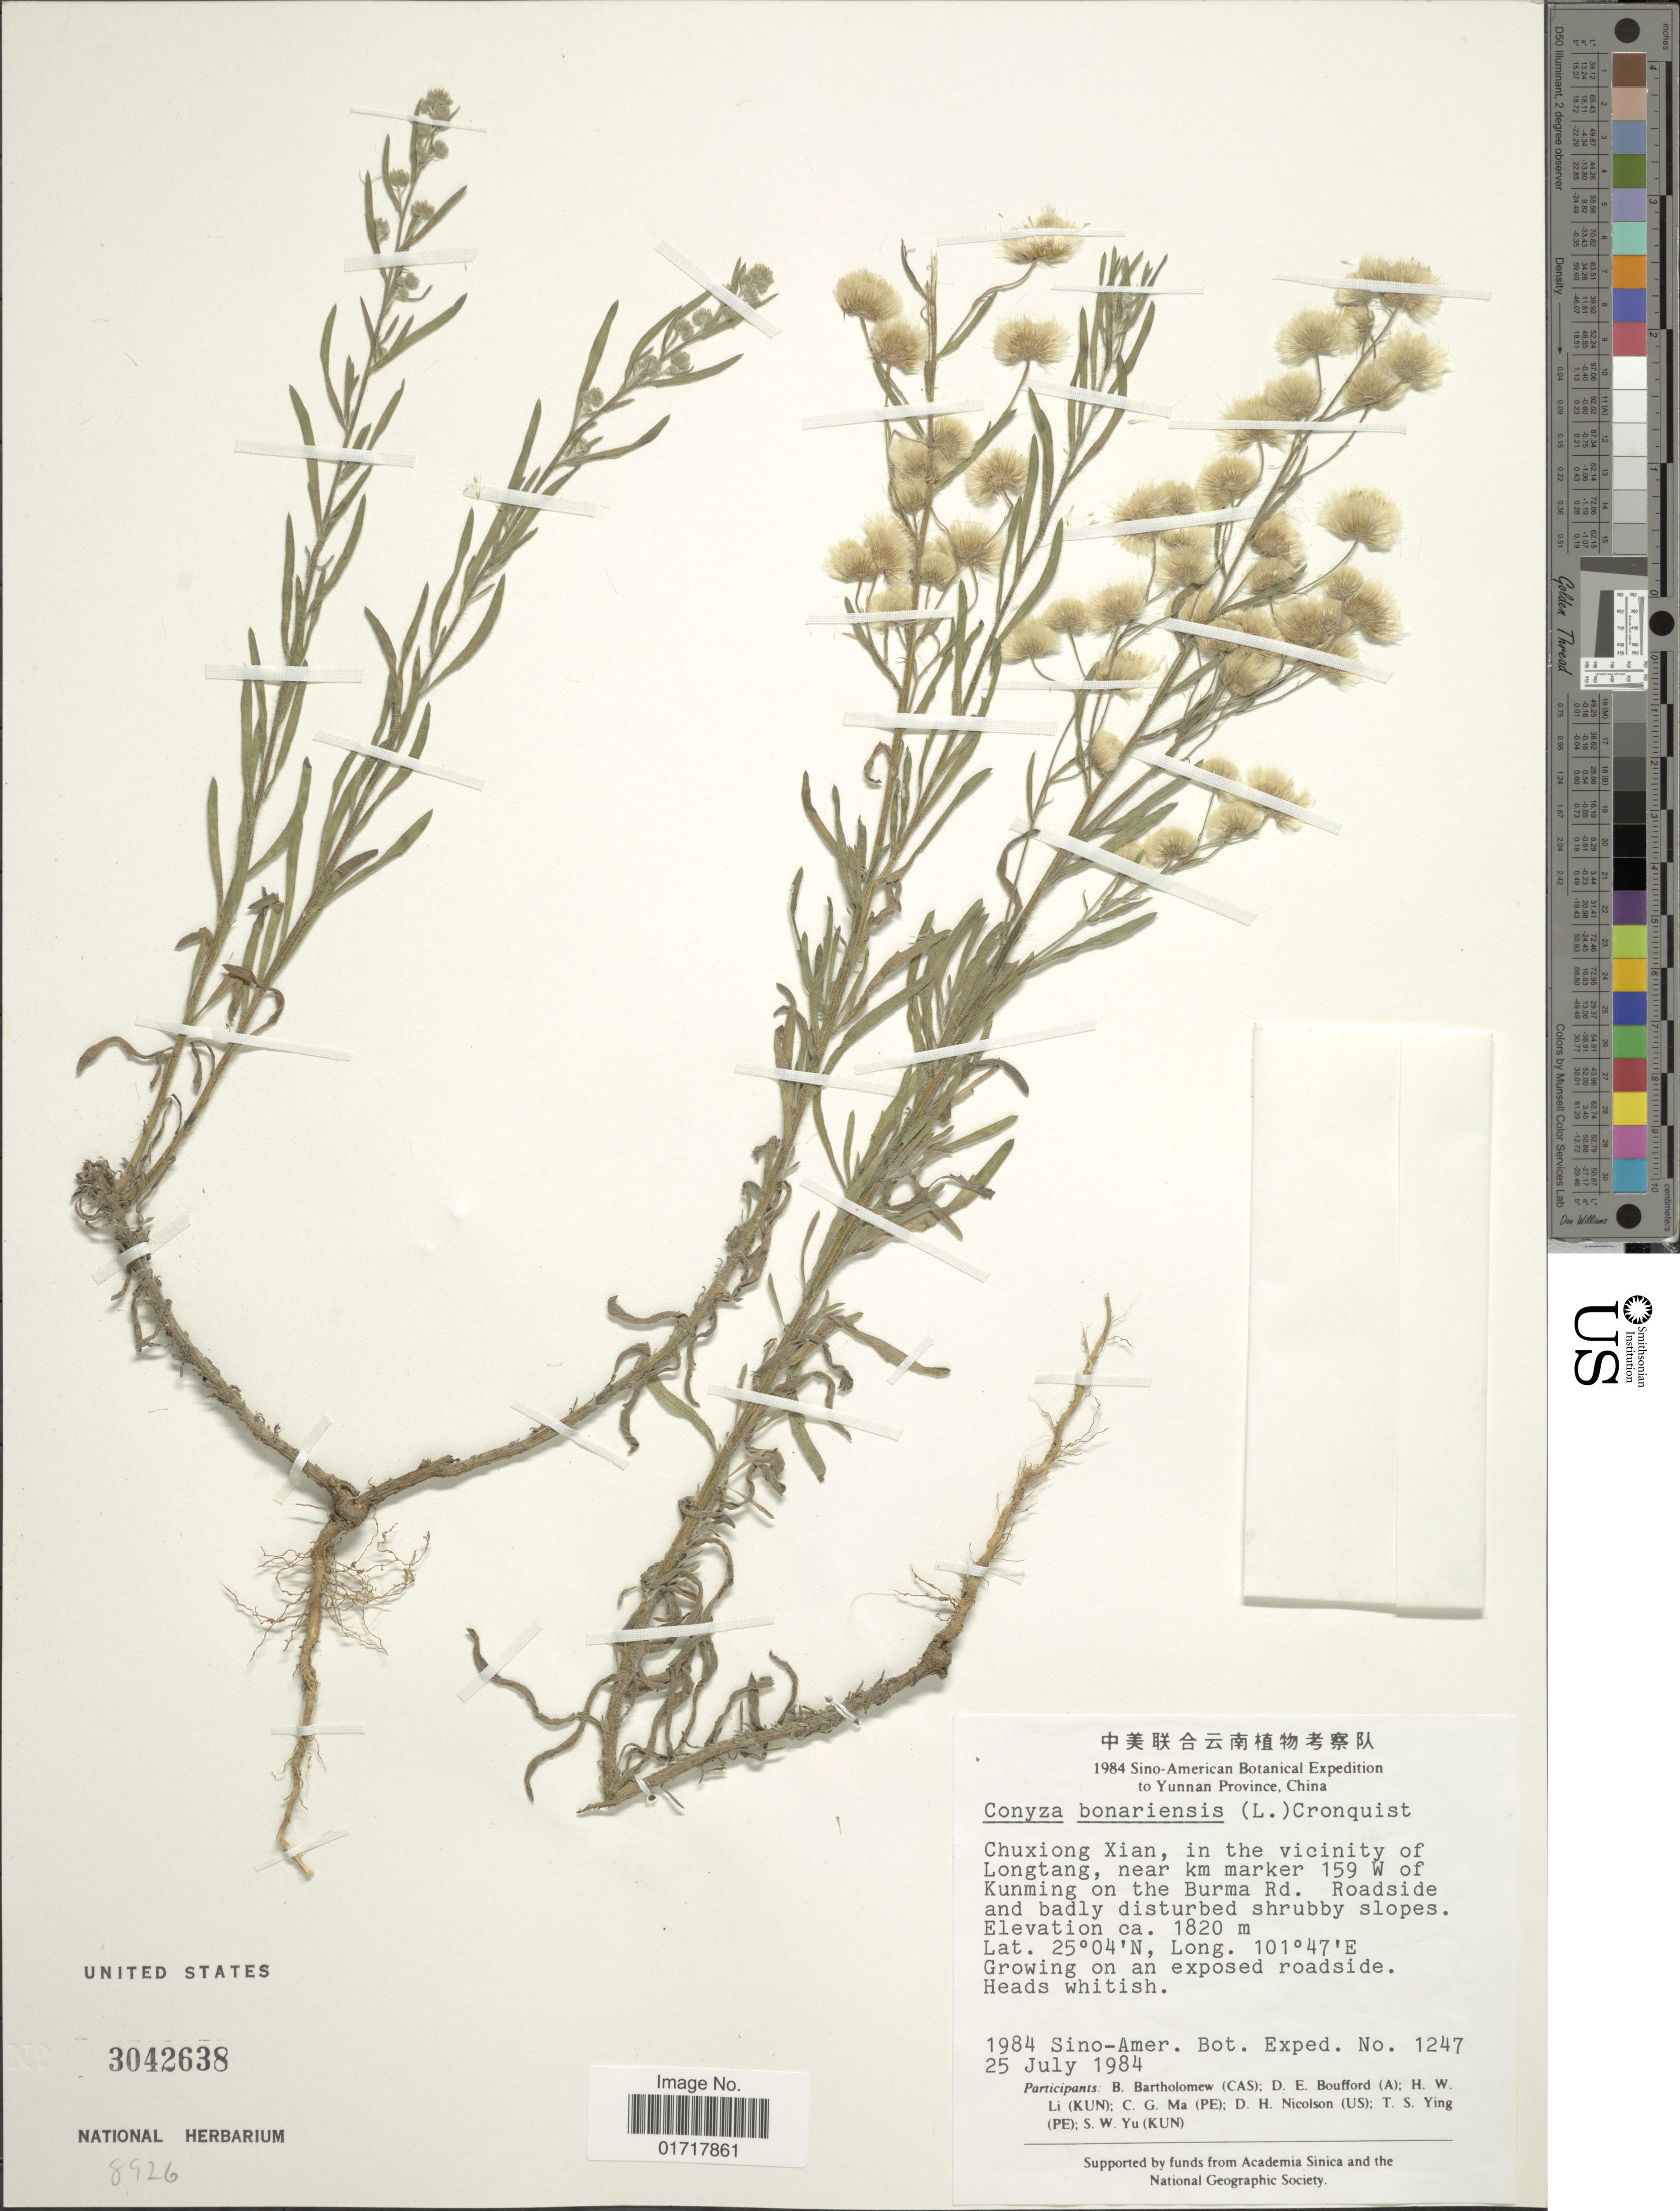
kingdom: Plantae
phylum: Tracheophyta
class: Magnoliopsida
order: Asterales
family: Asteraceae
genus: Conyza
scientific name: Conyza bonariensis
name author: (L.) Cronq.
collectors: Sino-Amer. Bot. Exped. 1984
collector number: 1247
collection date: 1984-07-25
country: China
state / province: Yunnan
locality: Yunnan Province, China. Chuxiong Xian, in the vicinity of Longtang, near km marker 159 W of Kunming on the Burma Rd.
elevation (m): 1820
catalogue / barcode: US 3042638